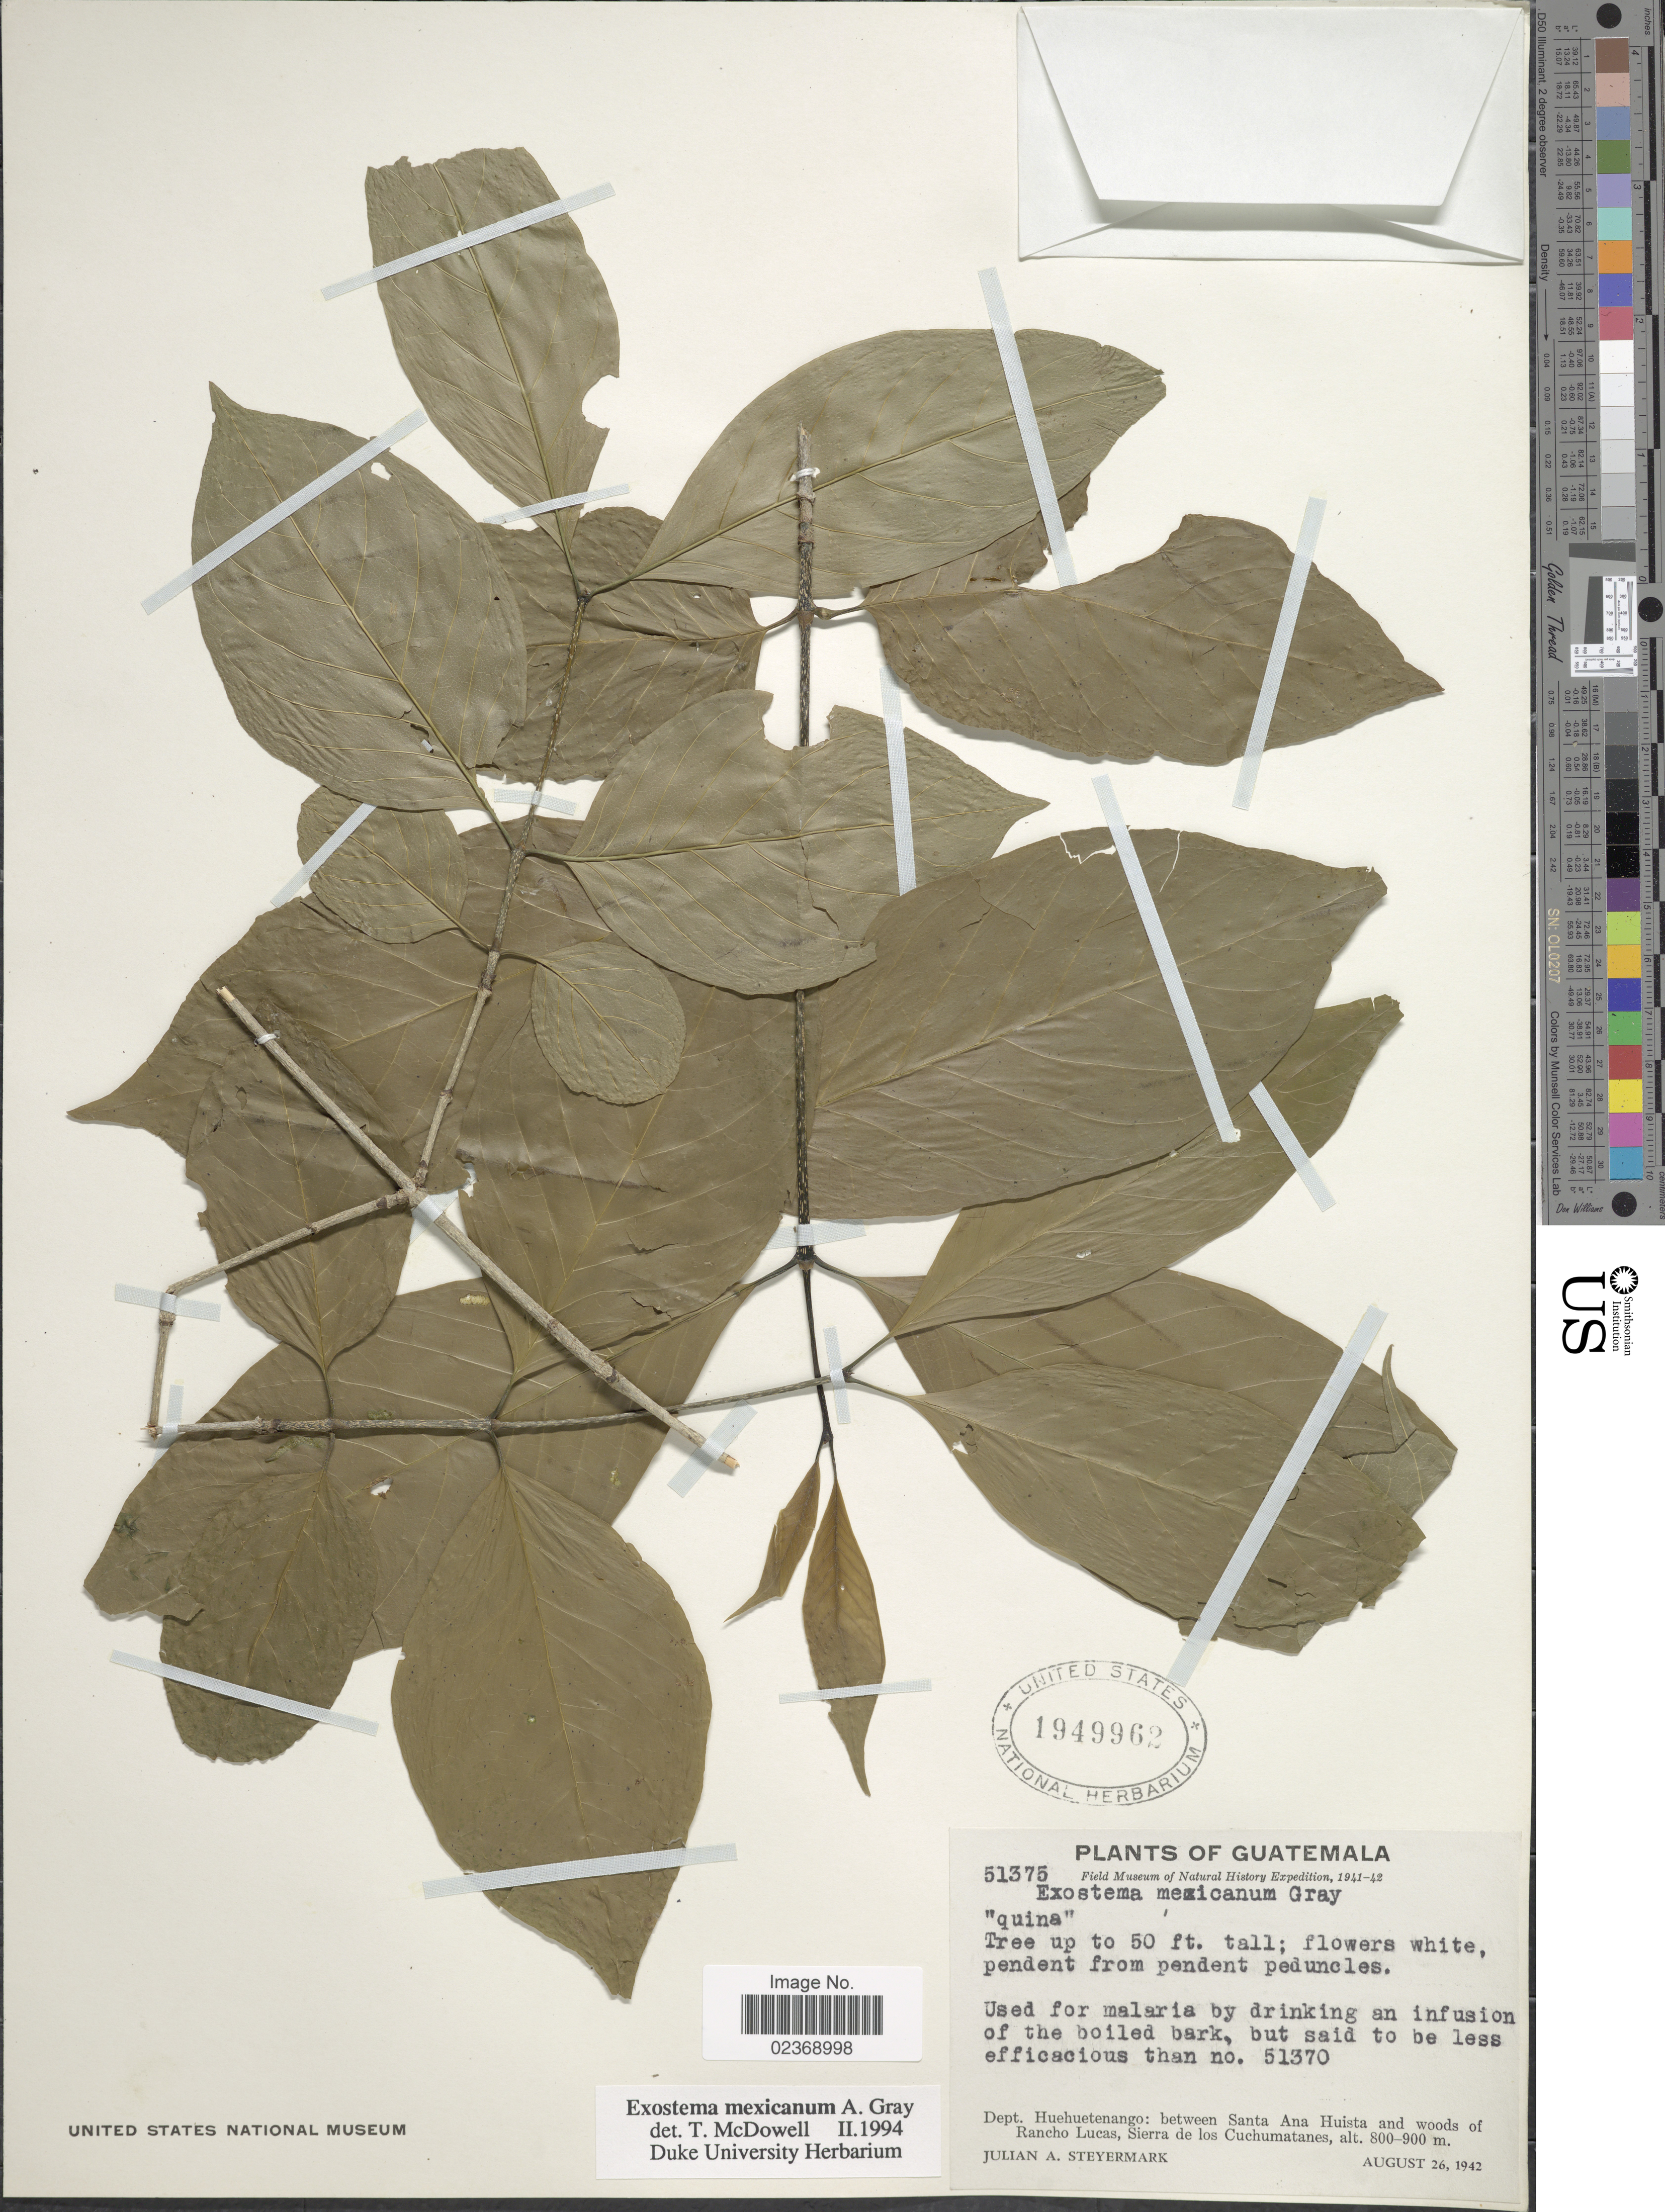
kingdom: Plantae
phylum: Tracheophyta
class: Magnoliopsida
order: Gentianales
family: Rubiaceae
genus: Exostema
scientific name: Exostema mexicanum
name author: A. Gray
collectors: J. Steyermark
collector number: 51375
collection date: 1942-08-26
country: Guatemala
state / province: Huehuetenango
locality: Dept. Huehuetenango: between Santa Ana Huista and woods of Rancho Lucas, Sierra de los Cuchumatanes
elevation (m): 800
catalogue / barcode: US 1949962